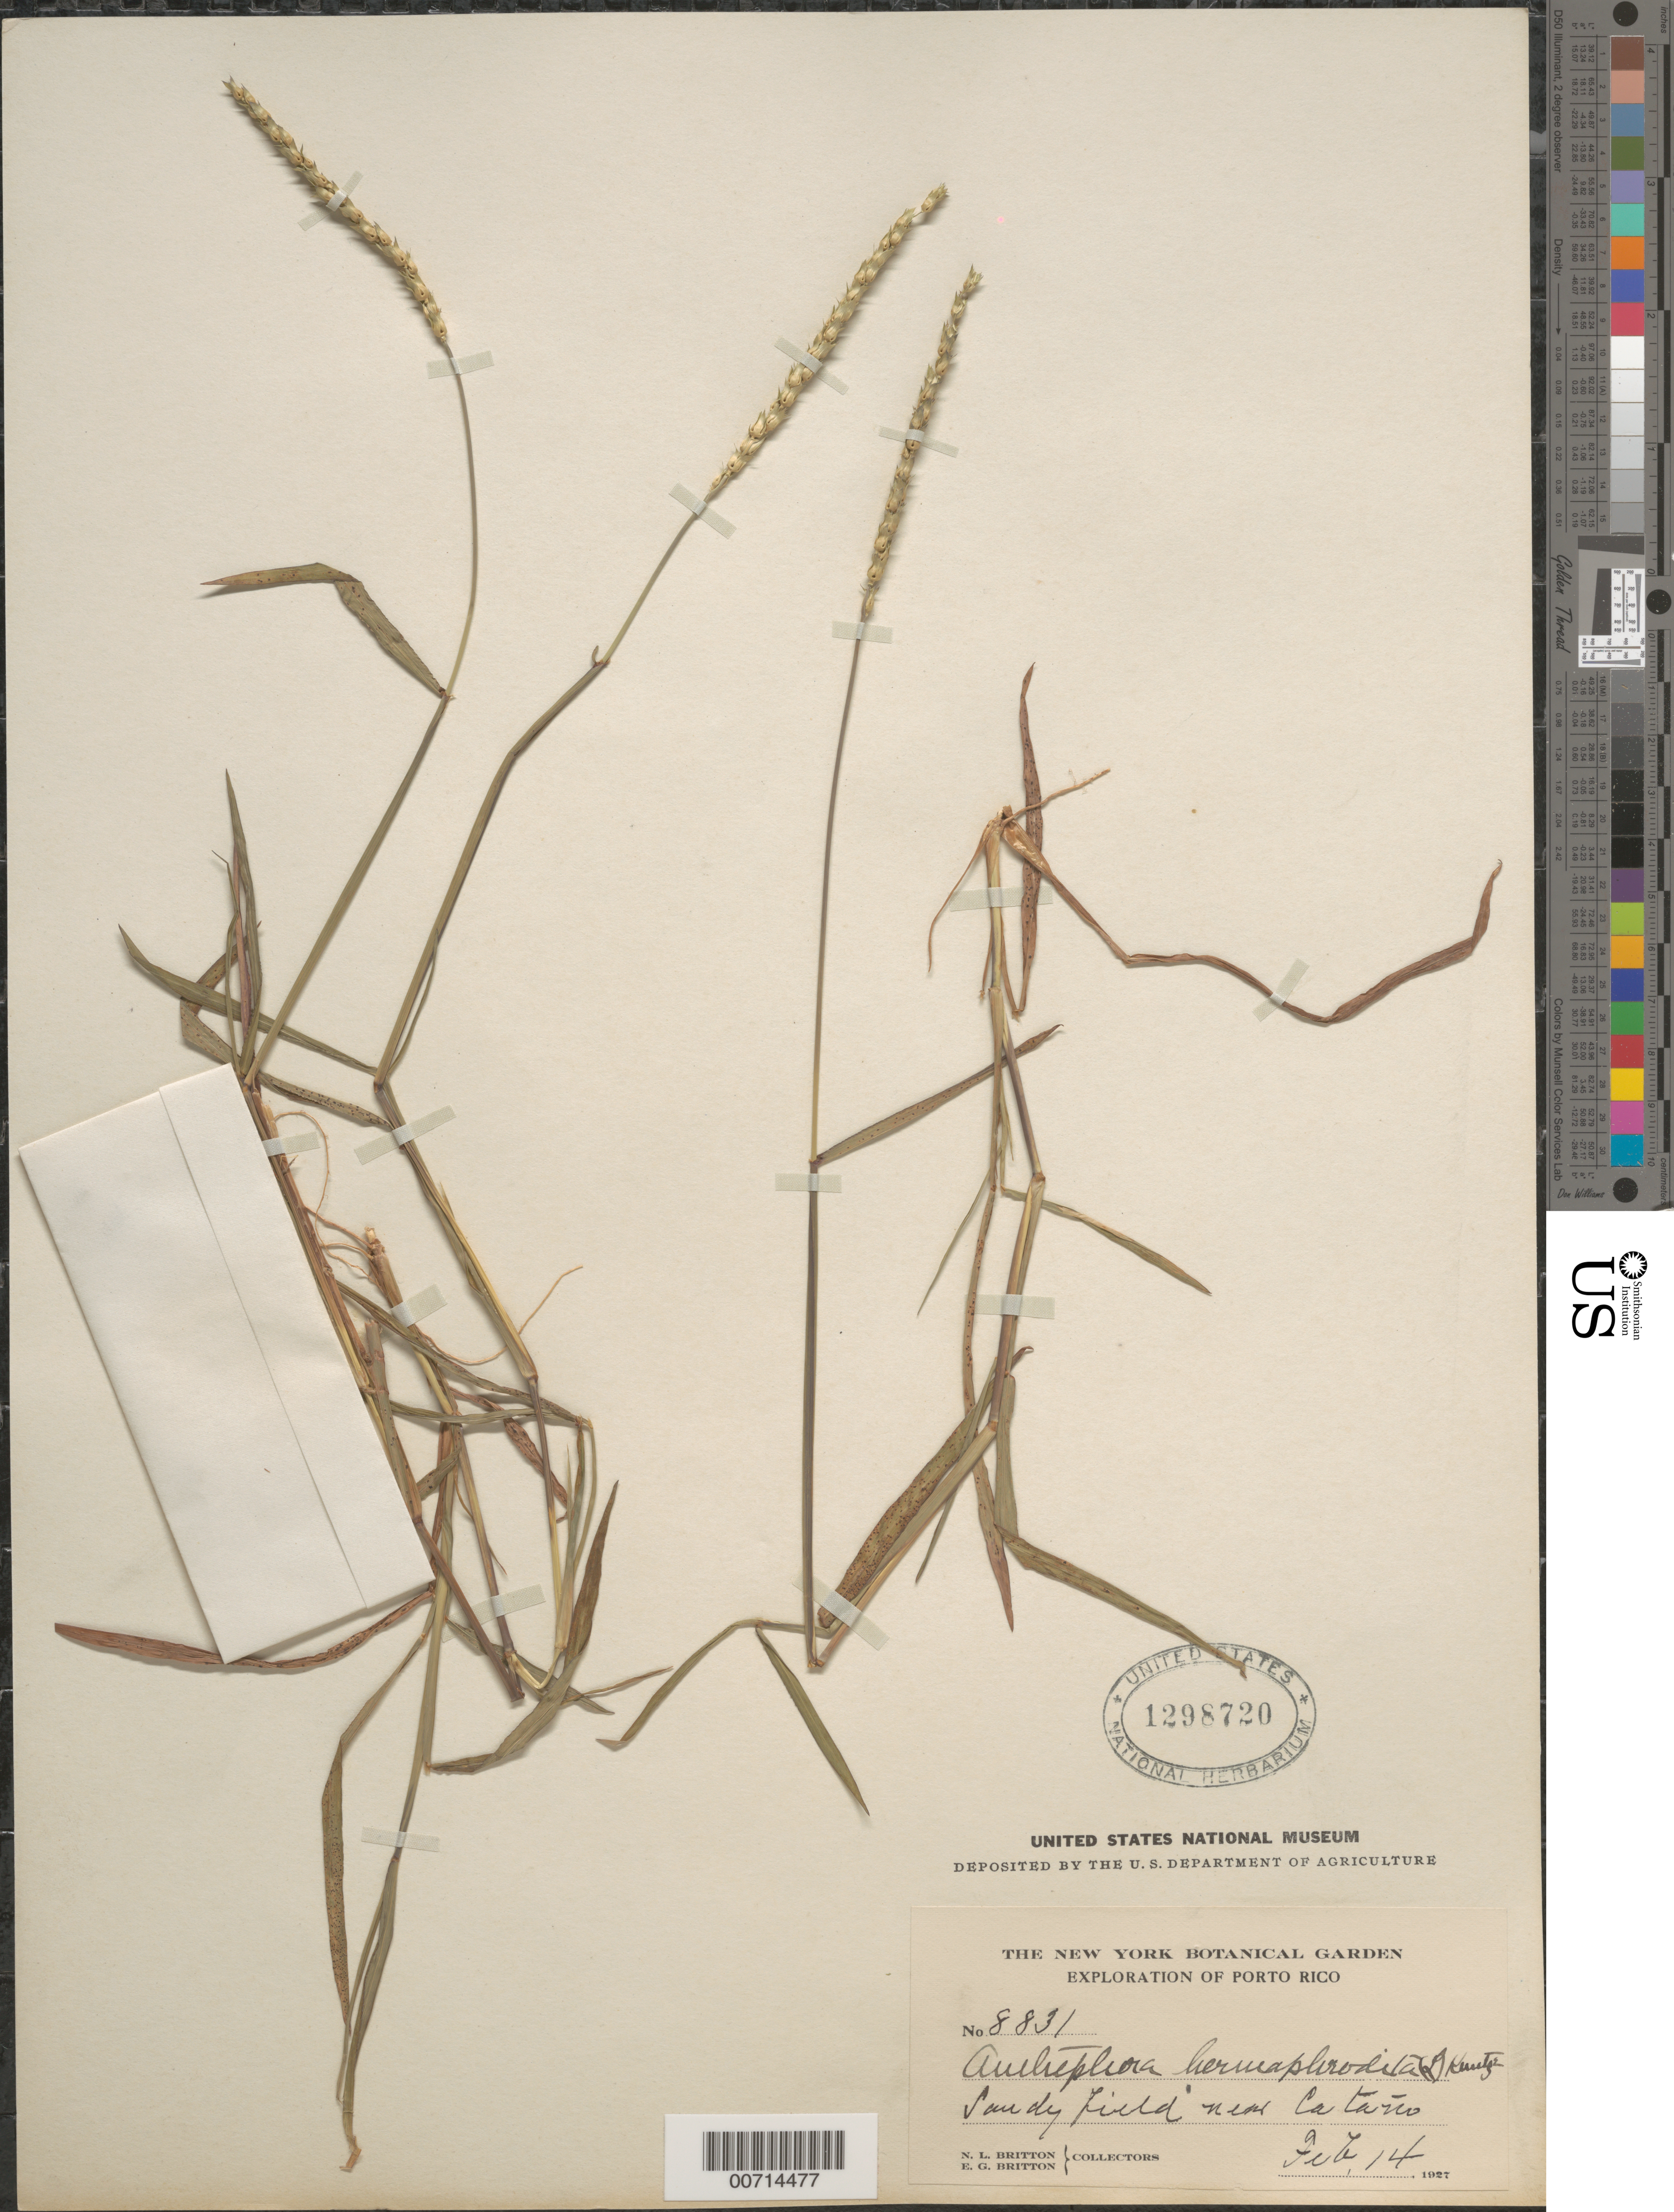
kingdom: Plantae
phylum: Tracheophyta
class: Liliopsida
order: Poales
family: Poaceae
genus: Anthephora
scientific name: Anthephora hermaphrodita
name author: (L.) Kuntze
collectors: N. Britton & E. G. Britton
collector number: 8831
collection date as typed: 14 Feb 1927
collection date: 1927-02-14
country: Puerto Rico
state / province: Cataño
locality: Cataño, sandy field near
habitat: Sandy field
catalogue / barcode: US 1298720